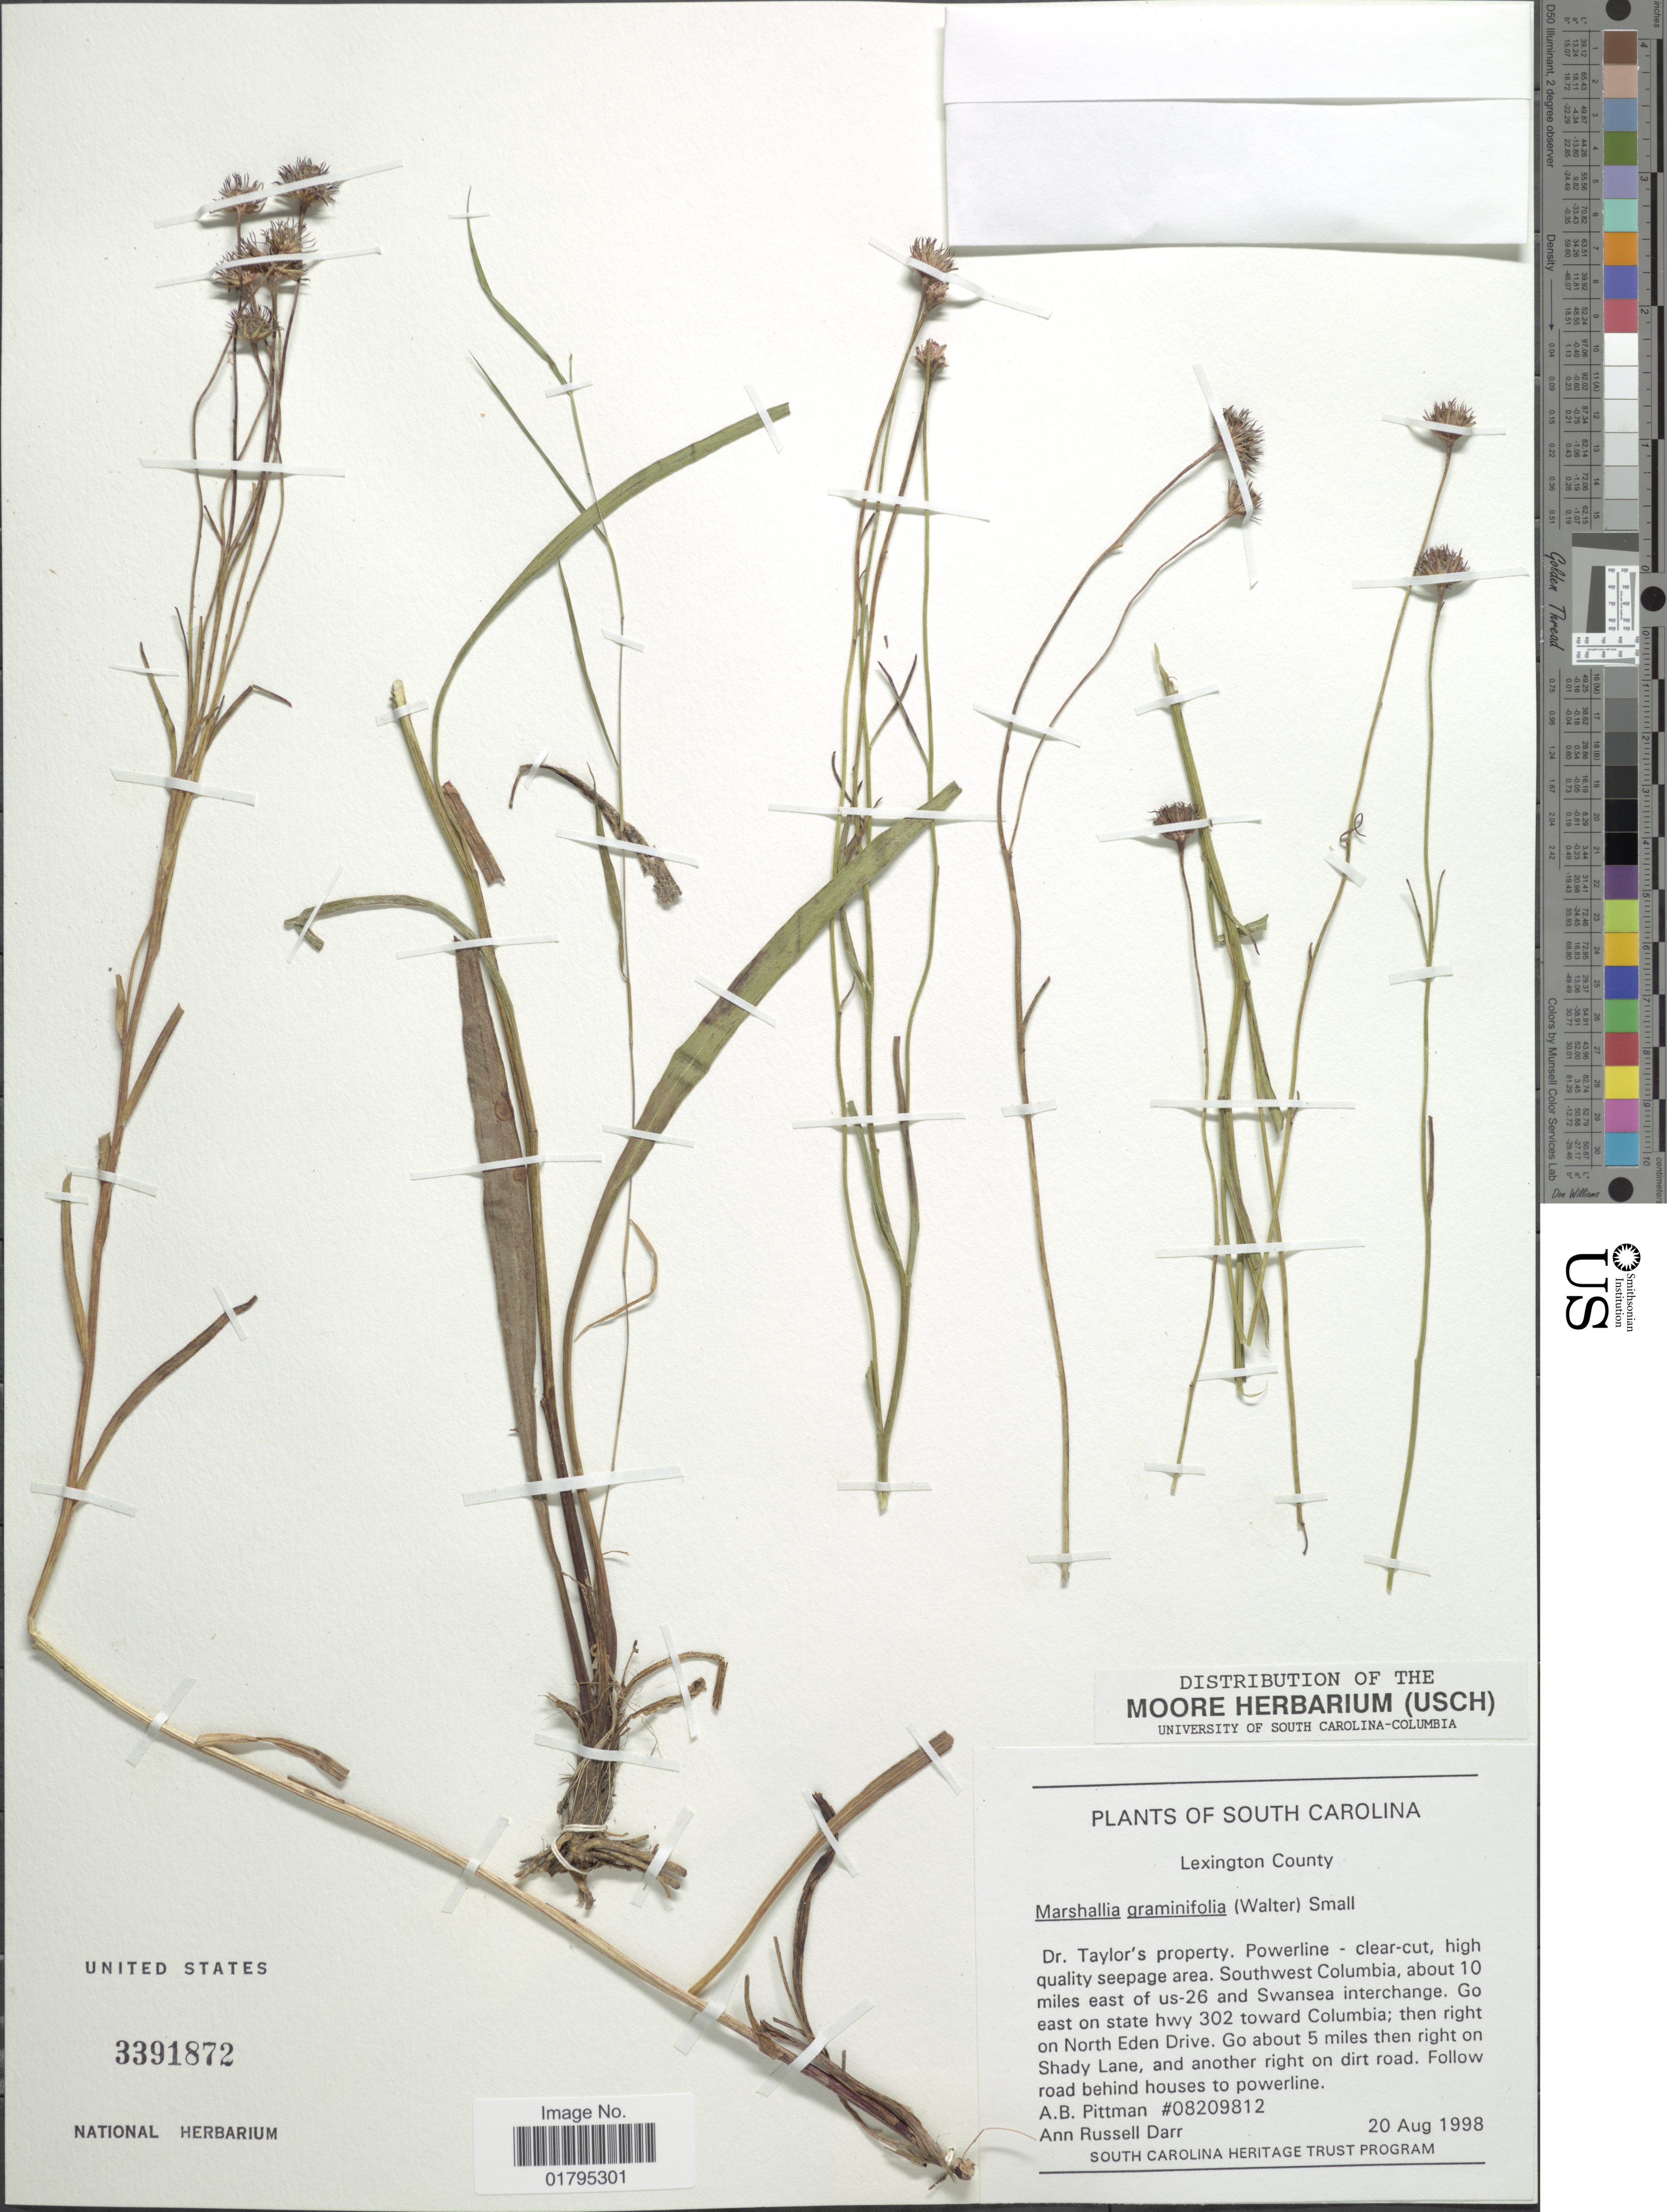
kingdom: Plantae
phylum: Tracheophyta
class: Magnoliopsida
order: Asterales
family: Asteraceae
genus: Marshallia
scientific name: Marshallia graminifolia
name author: (Walter) Small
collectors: A. B. Pittman & A. Darr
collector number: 08209812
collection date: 1998-08-20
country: United States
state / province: South Carolina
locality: South Carolina. Lexington County. Dr. Taylor's Property. Powerline - clear-cut, high quality see page area. Southwest Columbia, about 10 miles east of us-26 and Swansea interchange. Go east on state hwy 302 toward Columbia; then right on north Eden Drive. Go about 5 miles the right on Shade Lane, and another right on dirt road.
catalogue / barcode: US 3391872